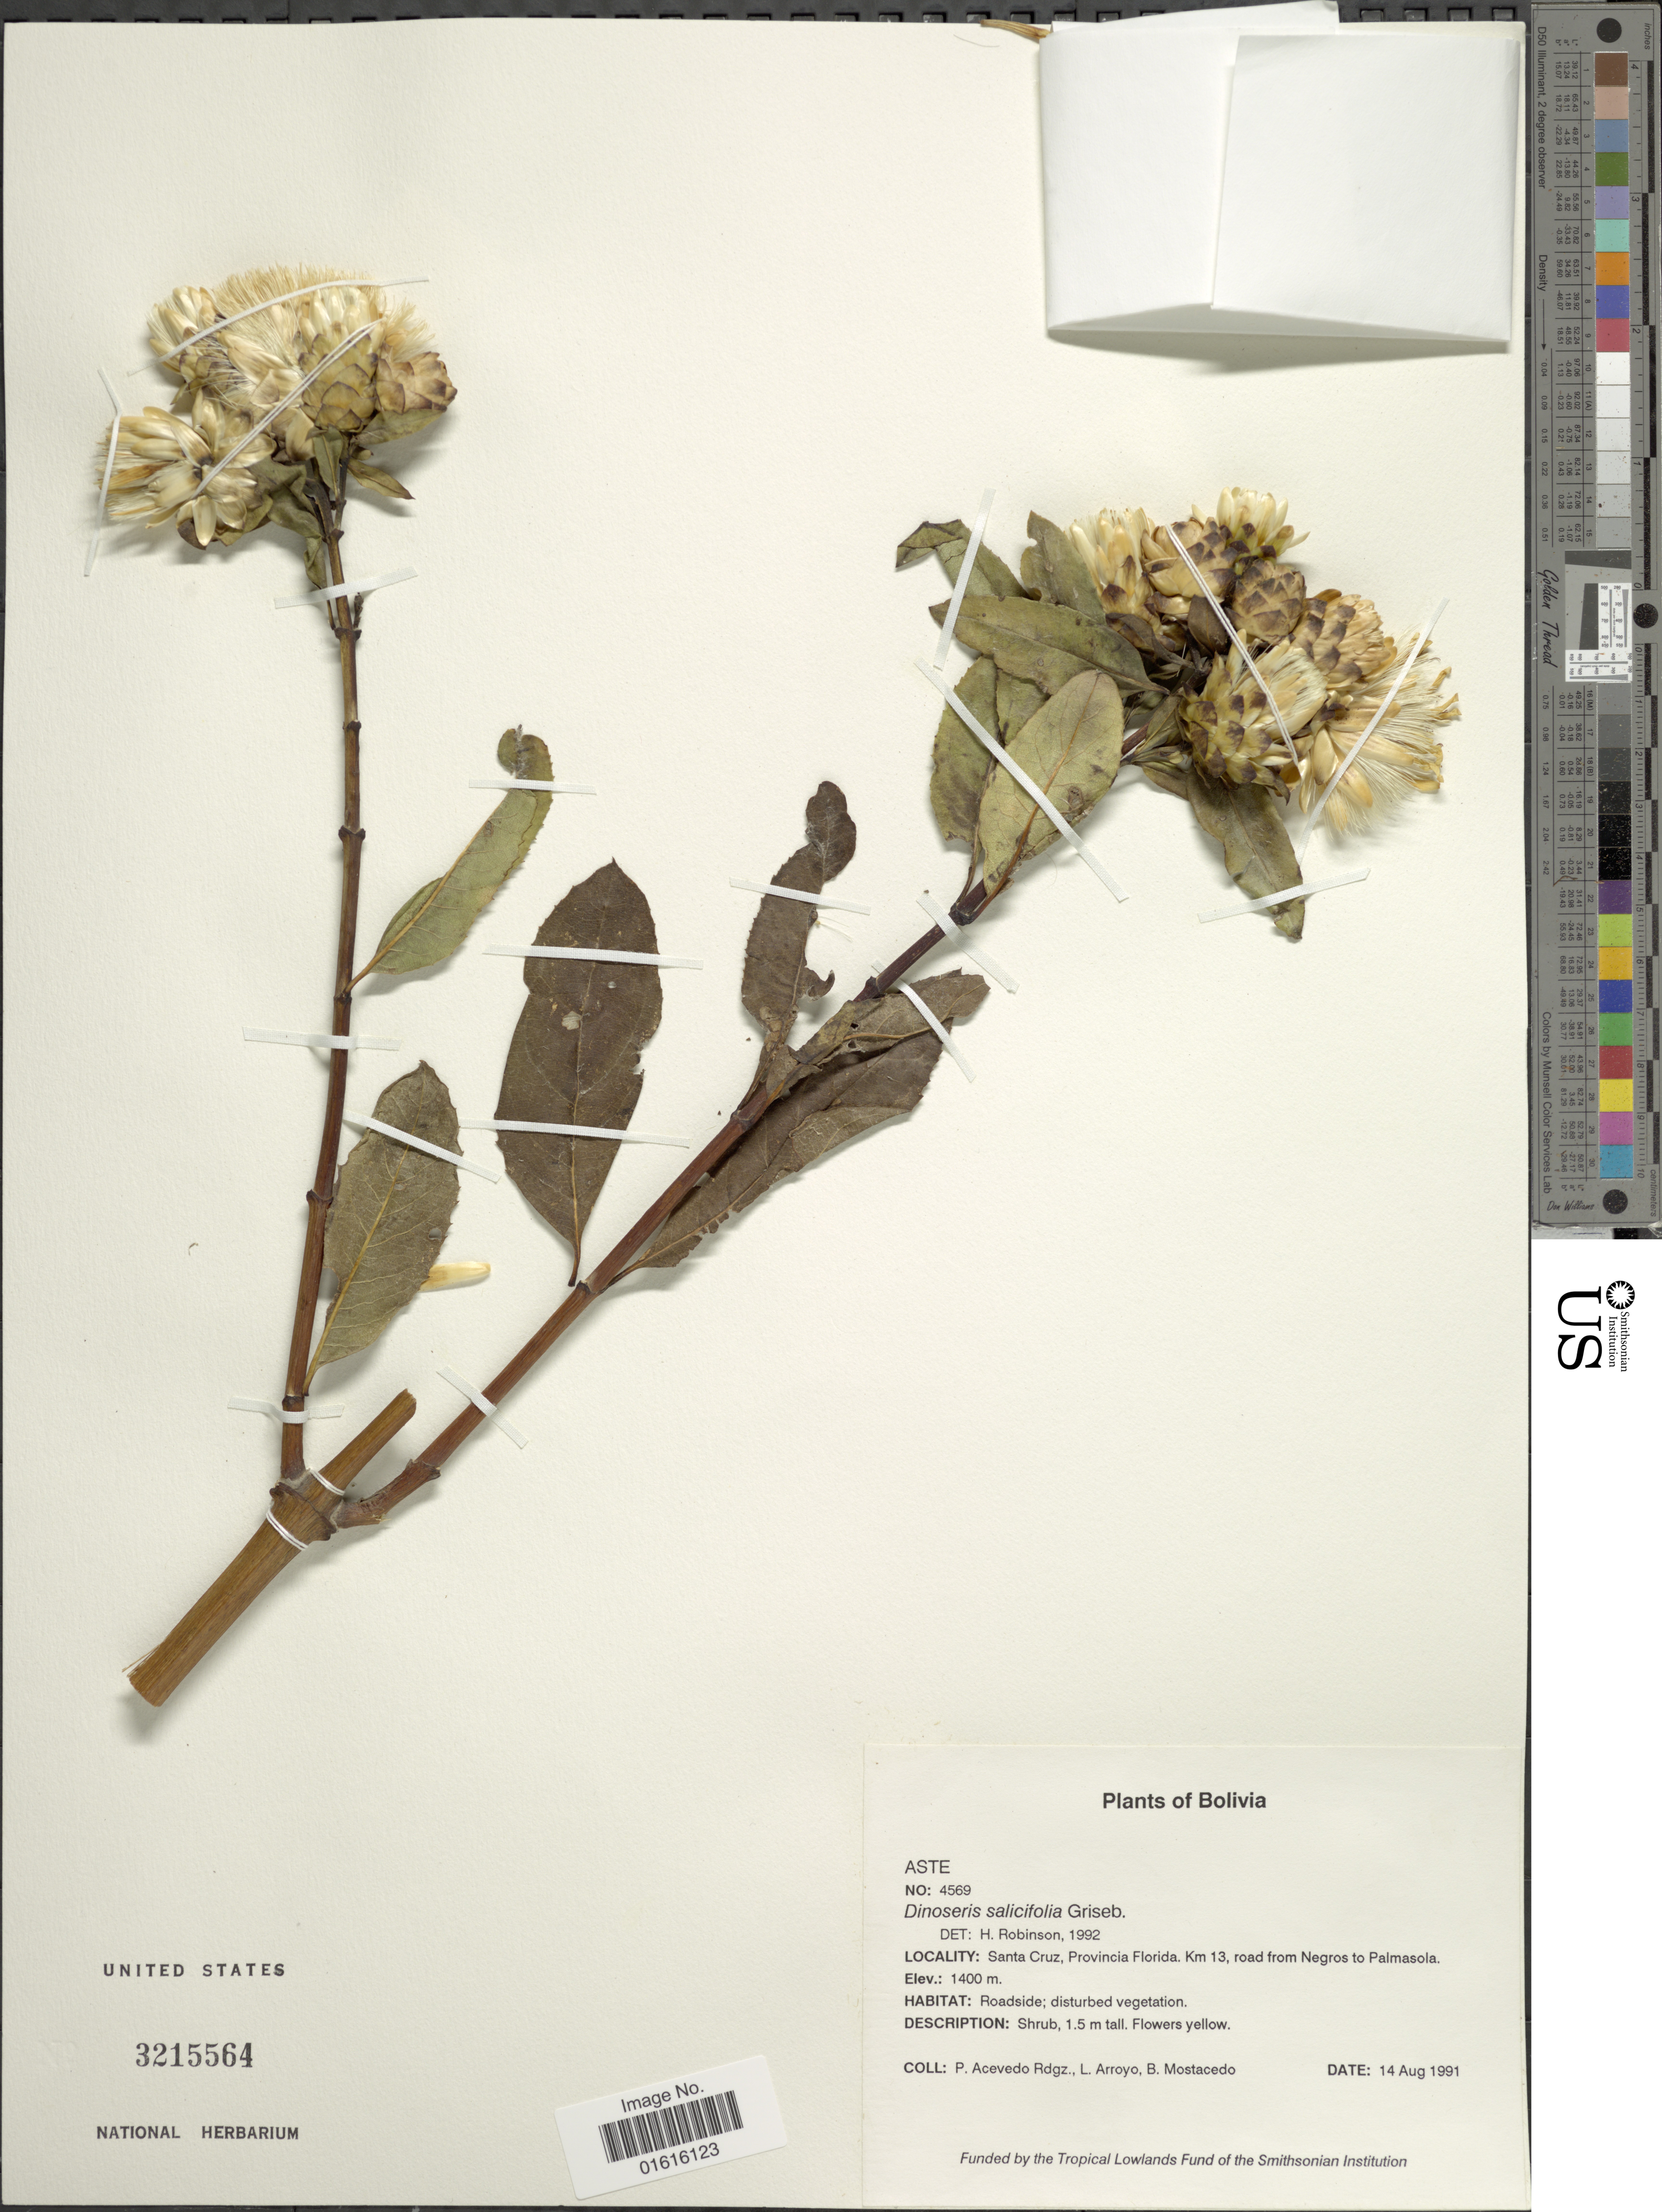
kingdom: Plantae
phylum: Tracheophyta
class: Magnoliopsida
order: Asterales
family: Asteraceae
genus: Dinoseris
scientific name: Dinoseris salicifolia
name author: Griseb.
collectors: P. Acevedo-Rodr., L. Arroyo & B. Mostacedo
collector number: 4569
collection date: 1991-08-14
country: Bolivia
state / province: Santa Cruz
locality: Provincia Florida. Km 13, road from Negros to Palmasola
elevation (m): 1400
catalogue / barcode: US 3215564